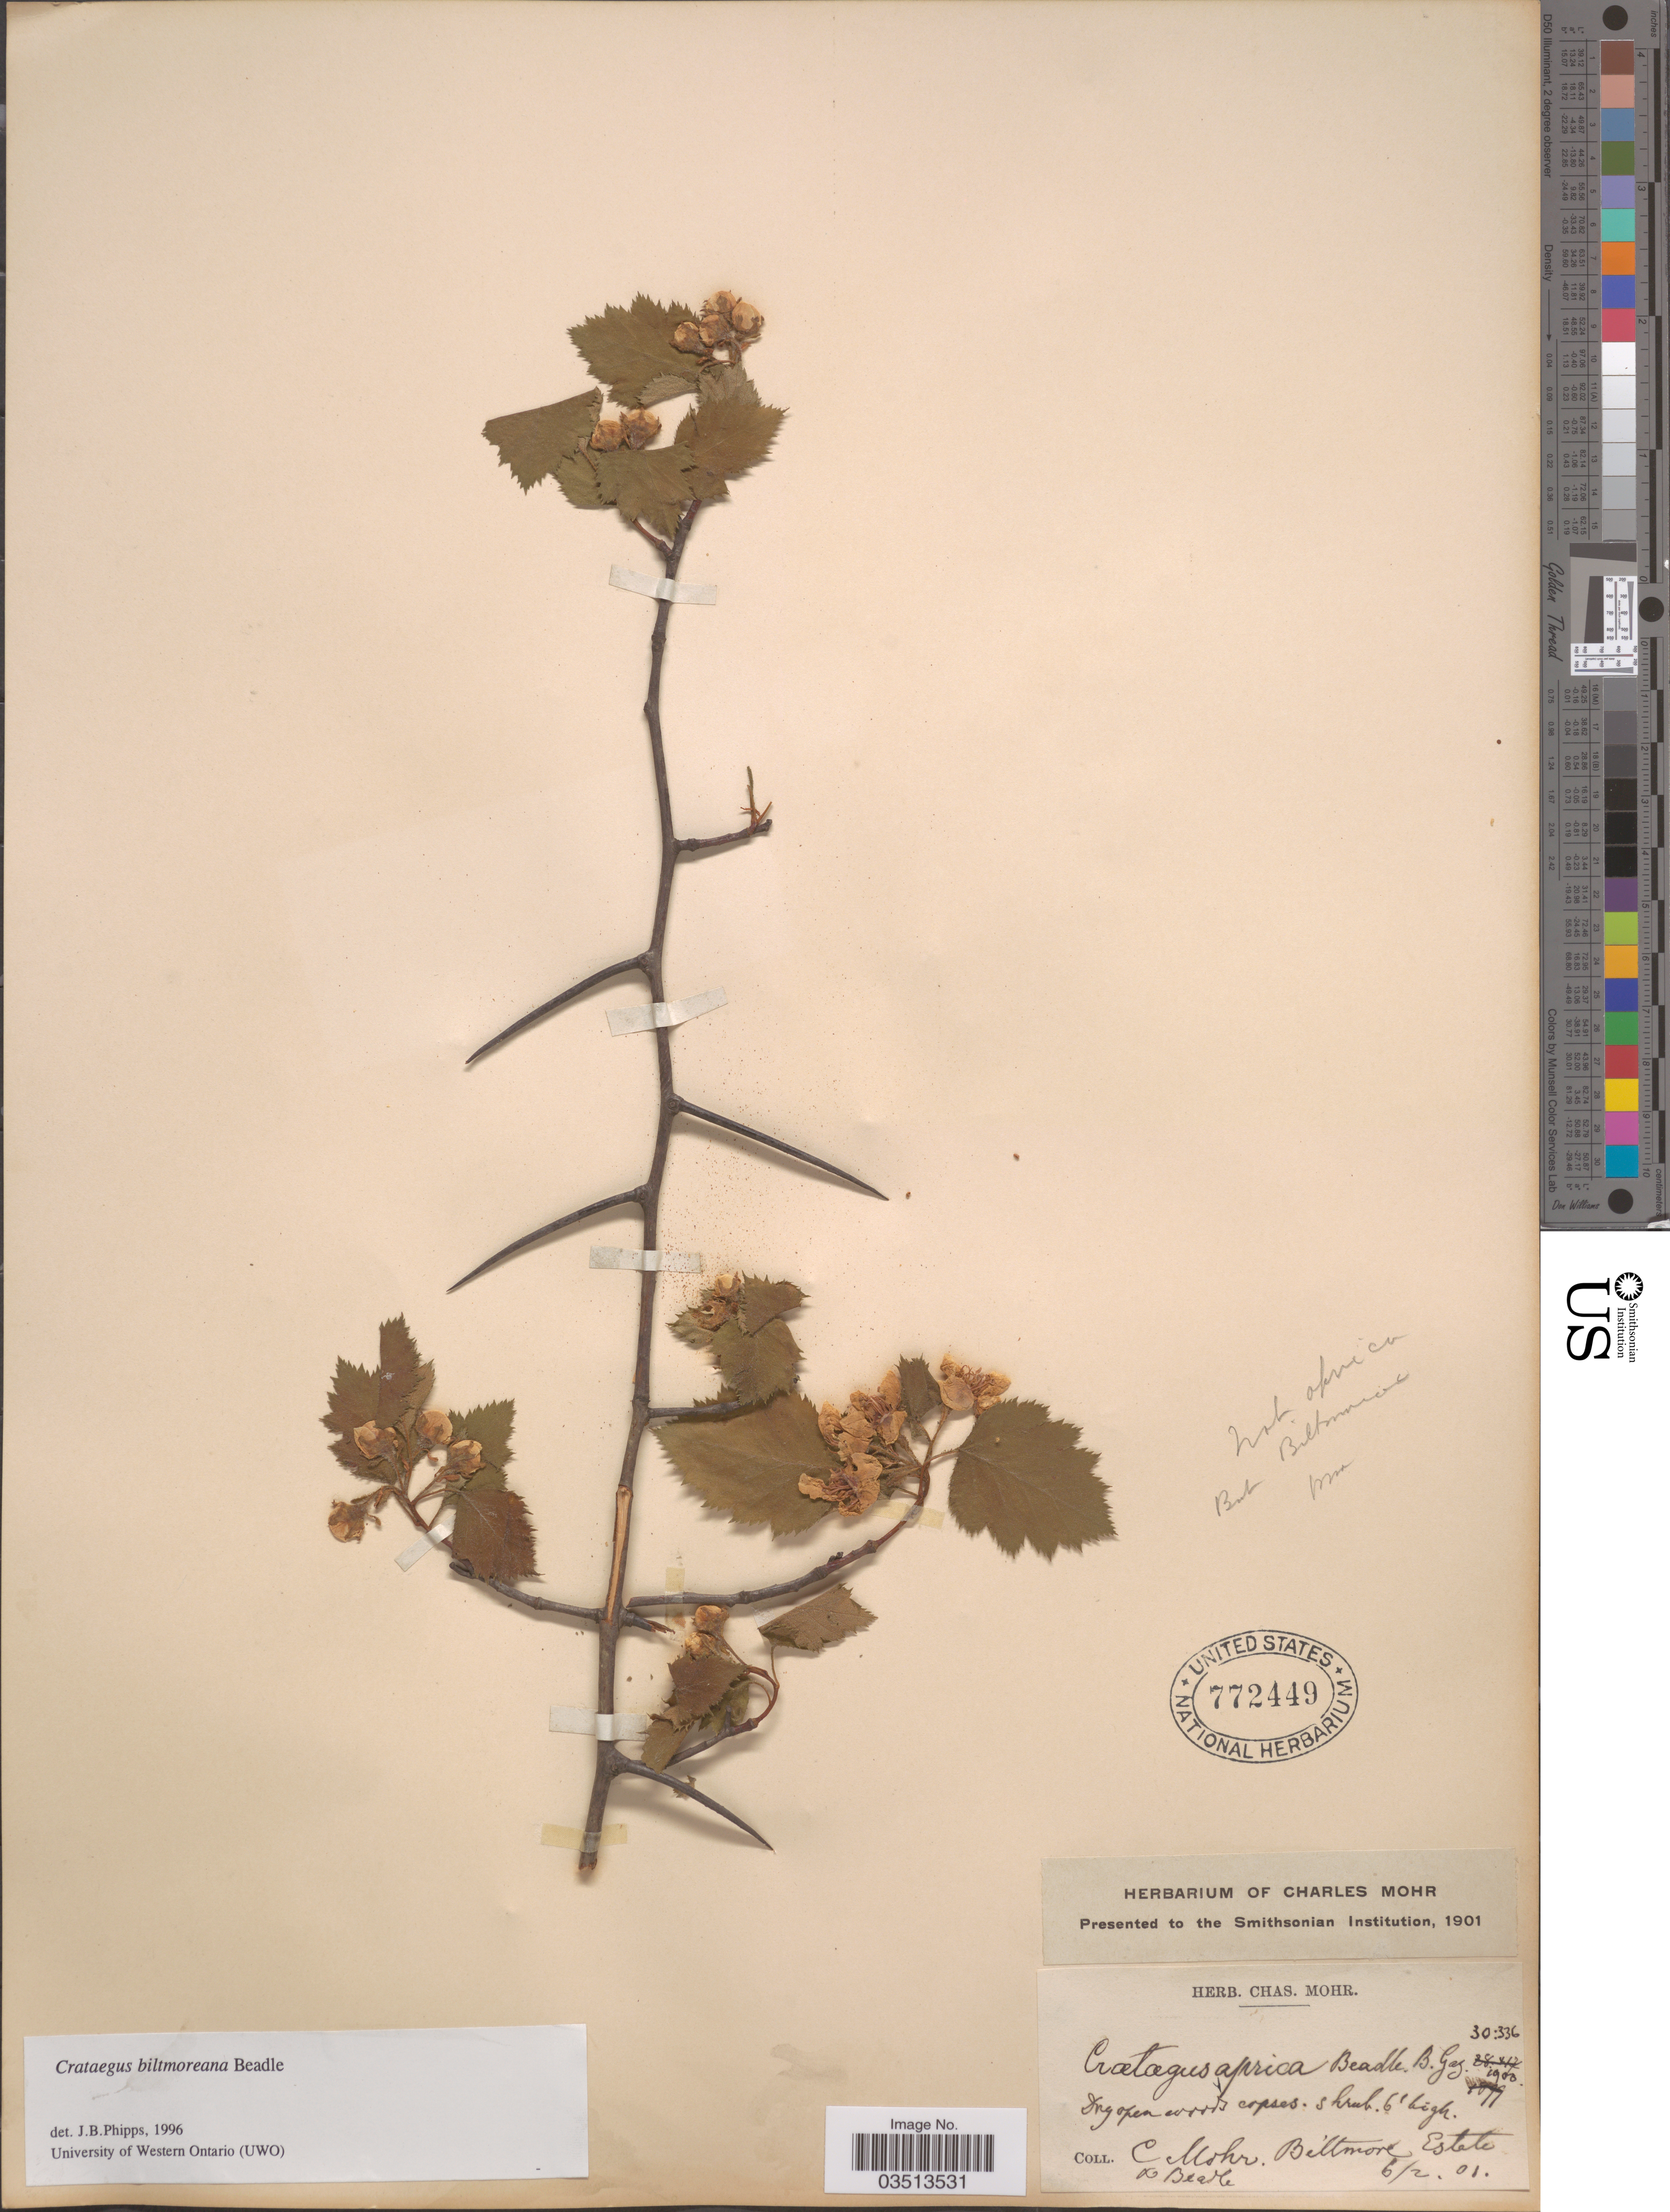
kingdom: Plantae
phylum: Tracheophyta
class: Magnoliopsida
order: Rosales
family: Rosaceae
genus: Crataegus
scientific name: Crataegus biltmoreana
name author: Beadle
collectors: Mohr, C. T. (herbarium) & Beadle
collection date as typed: Transcribed d/m/y: 2/6/1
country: United States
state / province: North Carolina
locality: Biltmore Estate.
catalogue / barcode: US 772449